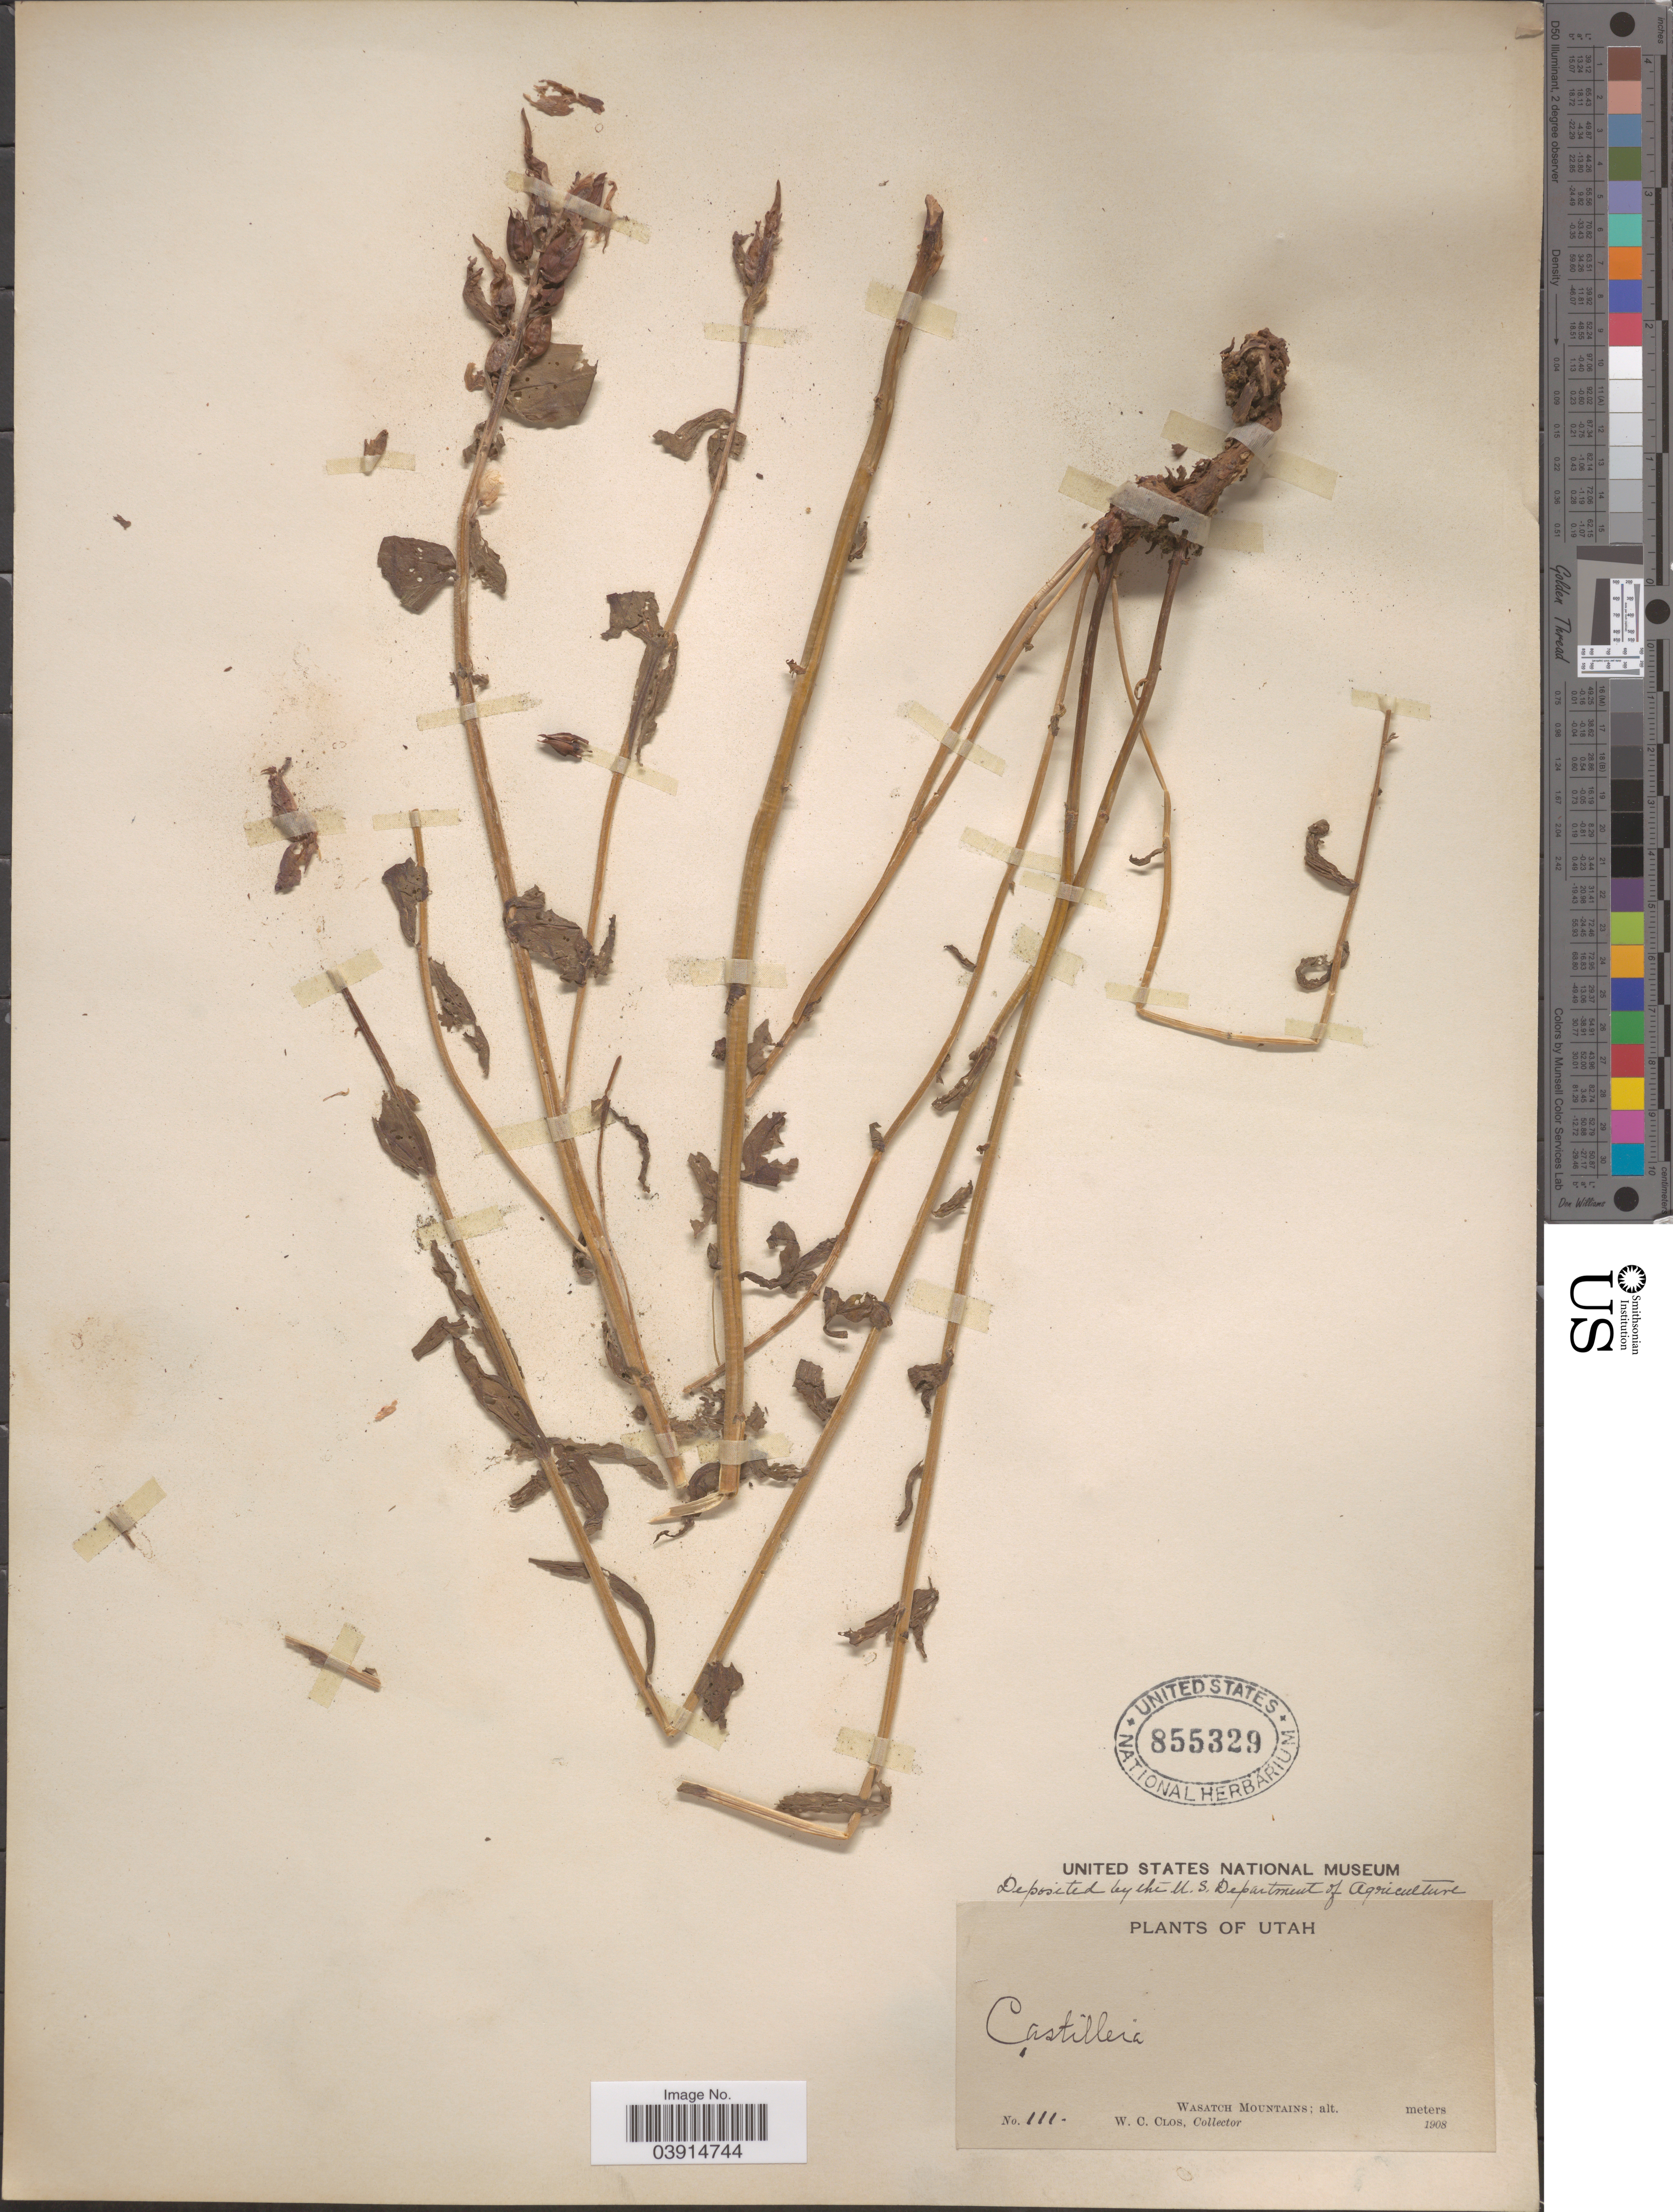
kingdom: Plantae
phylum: Tracheophyta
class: Magnoliopsida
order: Lamiales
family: Orobanchaceae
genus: Castilleja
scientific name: Castilleja sp.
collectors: W. C. Clos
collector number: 111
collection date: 1908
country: United States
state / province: Utah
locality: Wasatch Mountains.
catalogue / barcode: US 855329